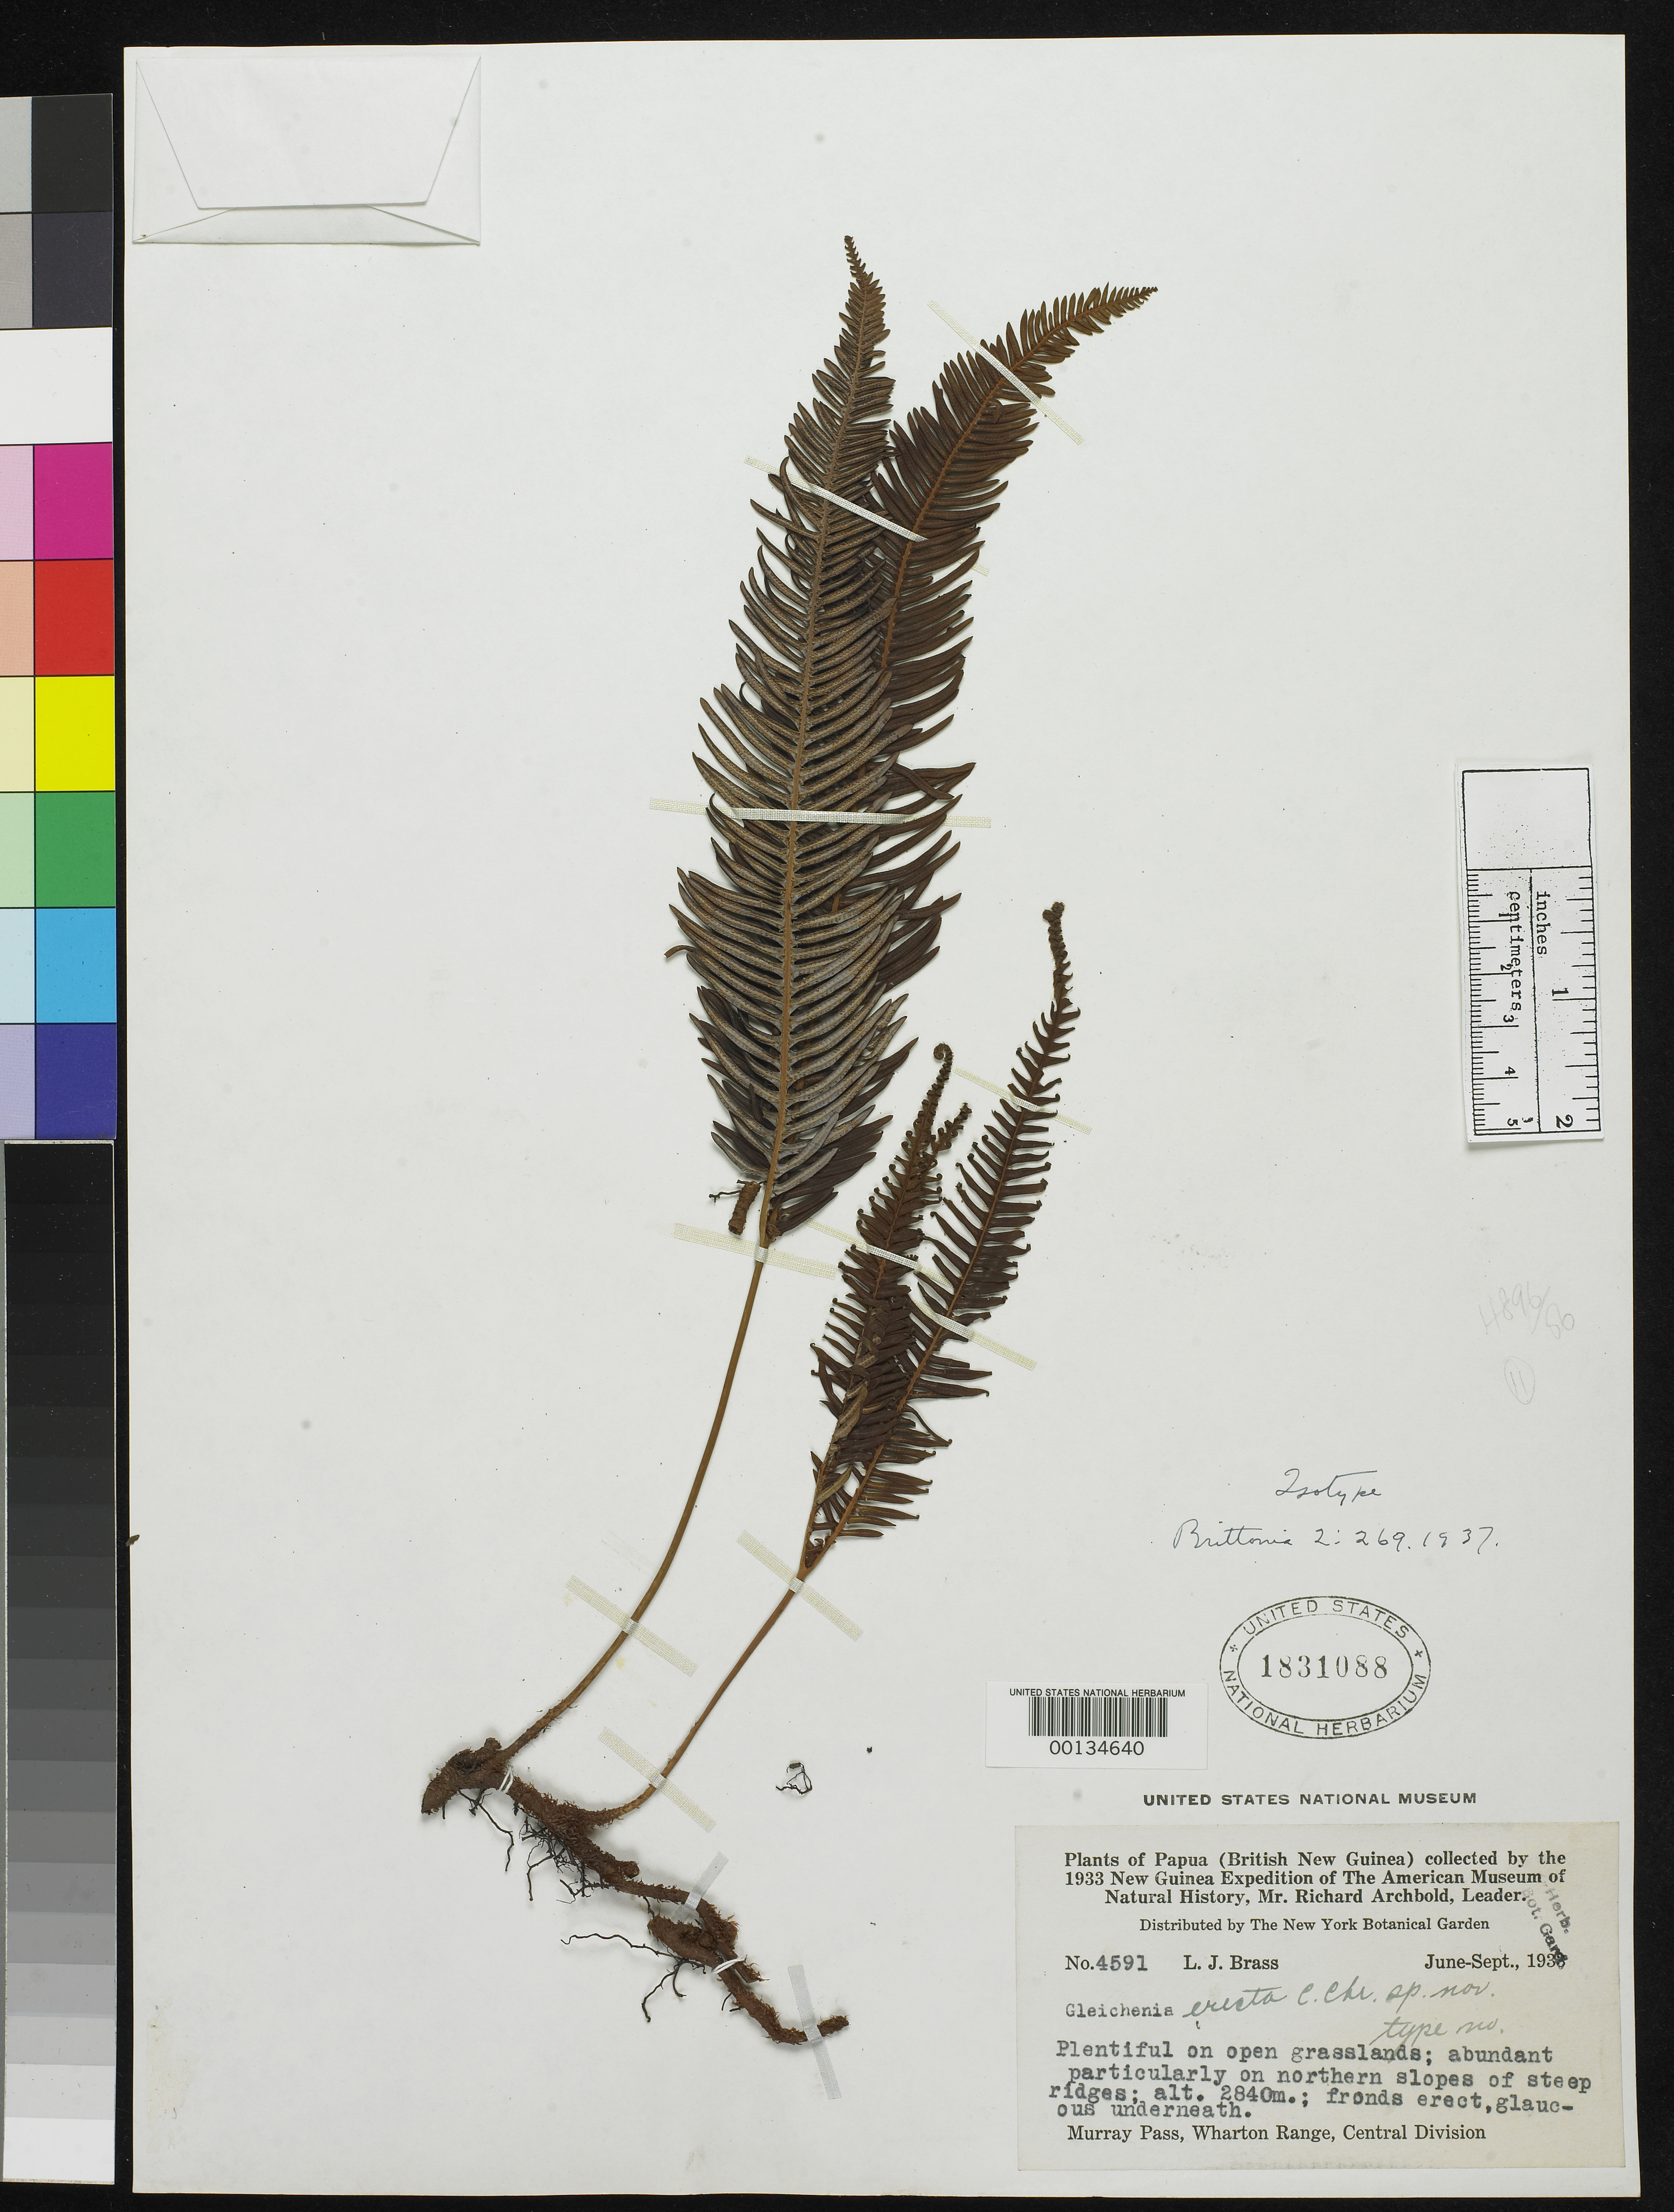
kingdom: Plantae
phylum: Tracheophyta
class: Polypodiopsida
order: Gleicheniales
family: Gleicheniaceae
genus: Gleichenia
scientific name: Gleichenia erecta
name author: C. Chr.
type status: Isotype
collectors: L. J. Brass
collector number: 4591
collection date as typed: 25 Jul 1933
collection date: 1933-07-25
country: Papua New Guinea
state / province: Central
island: New Guinea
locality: Murray Pass, Wharton Range.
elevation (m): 2480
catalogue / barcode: US 1831088